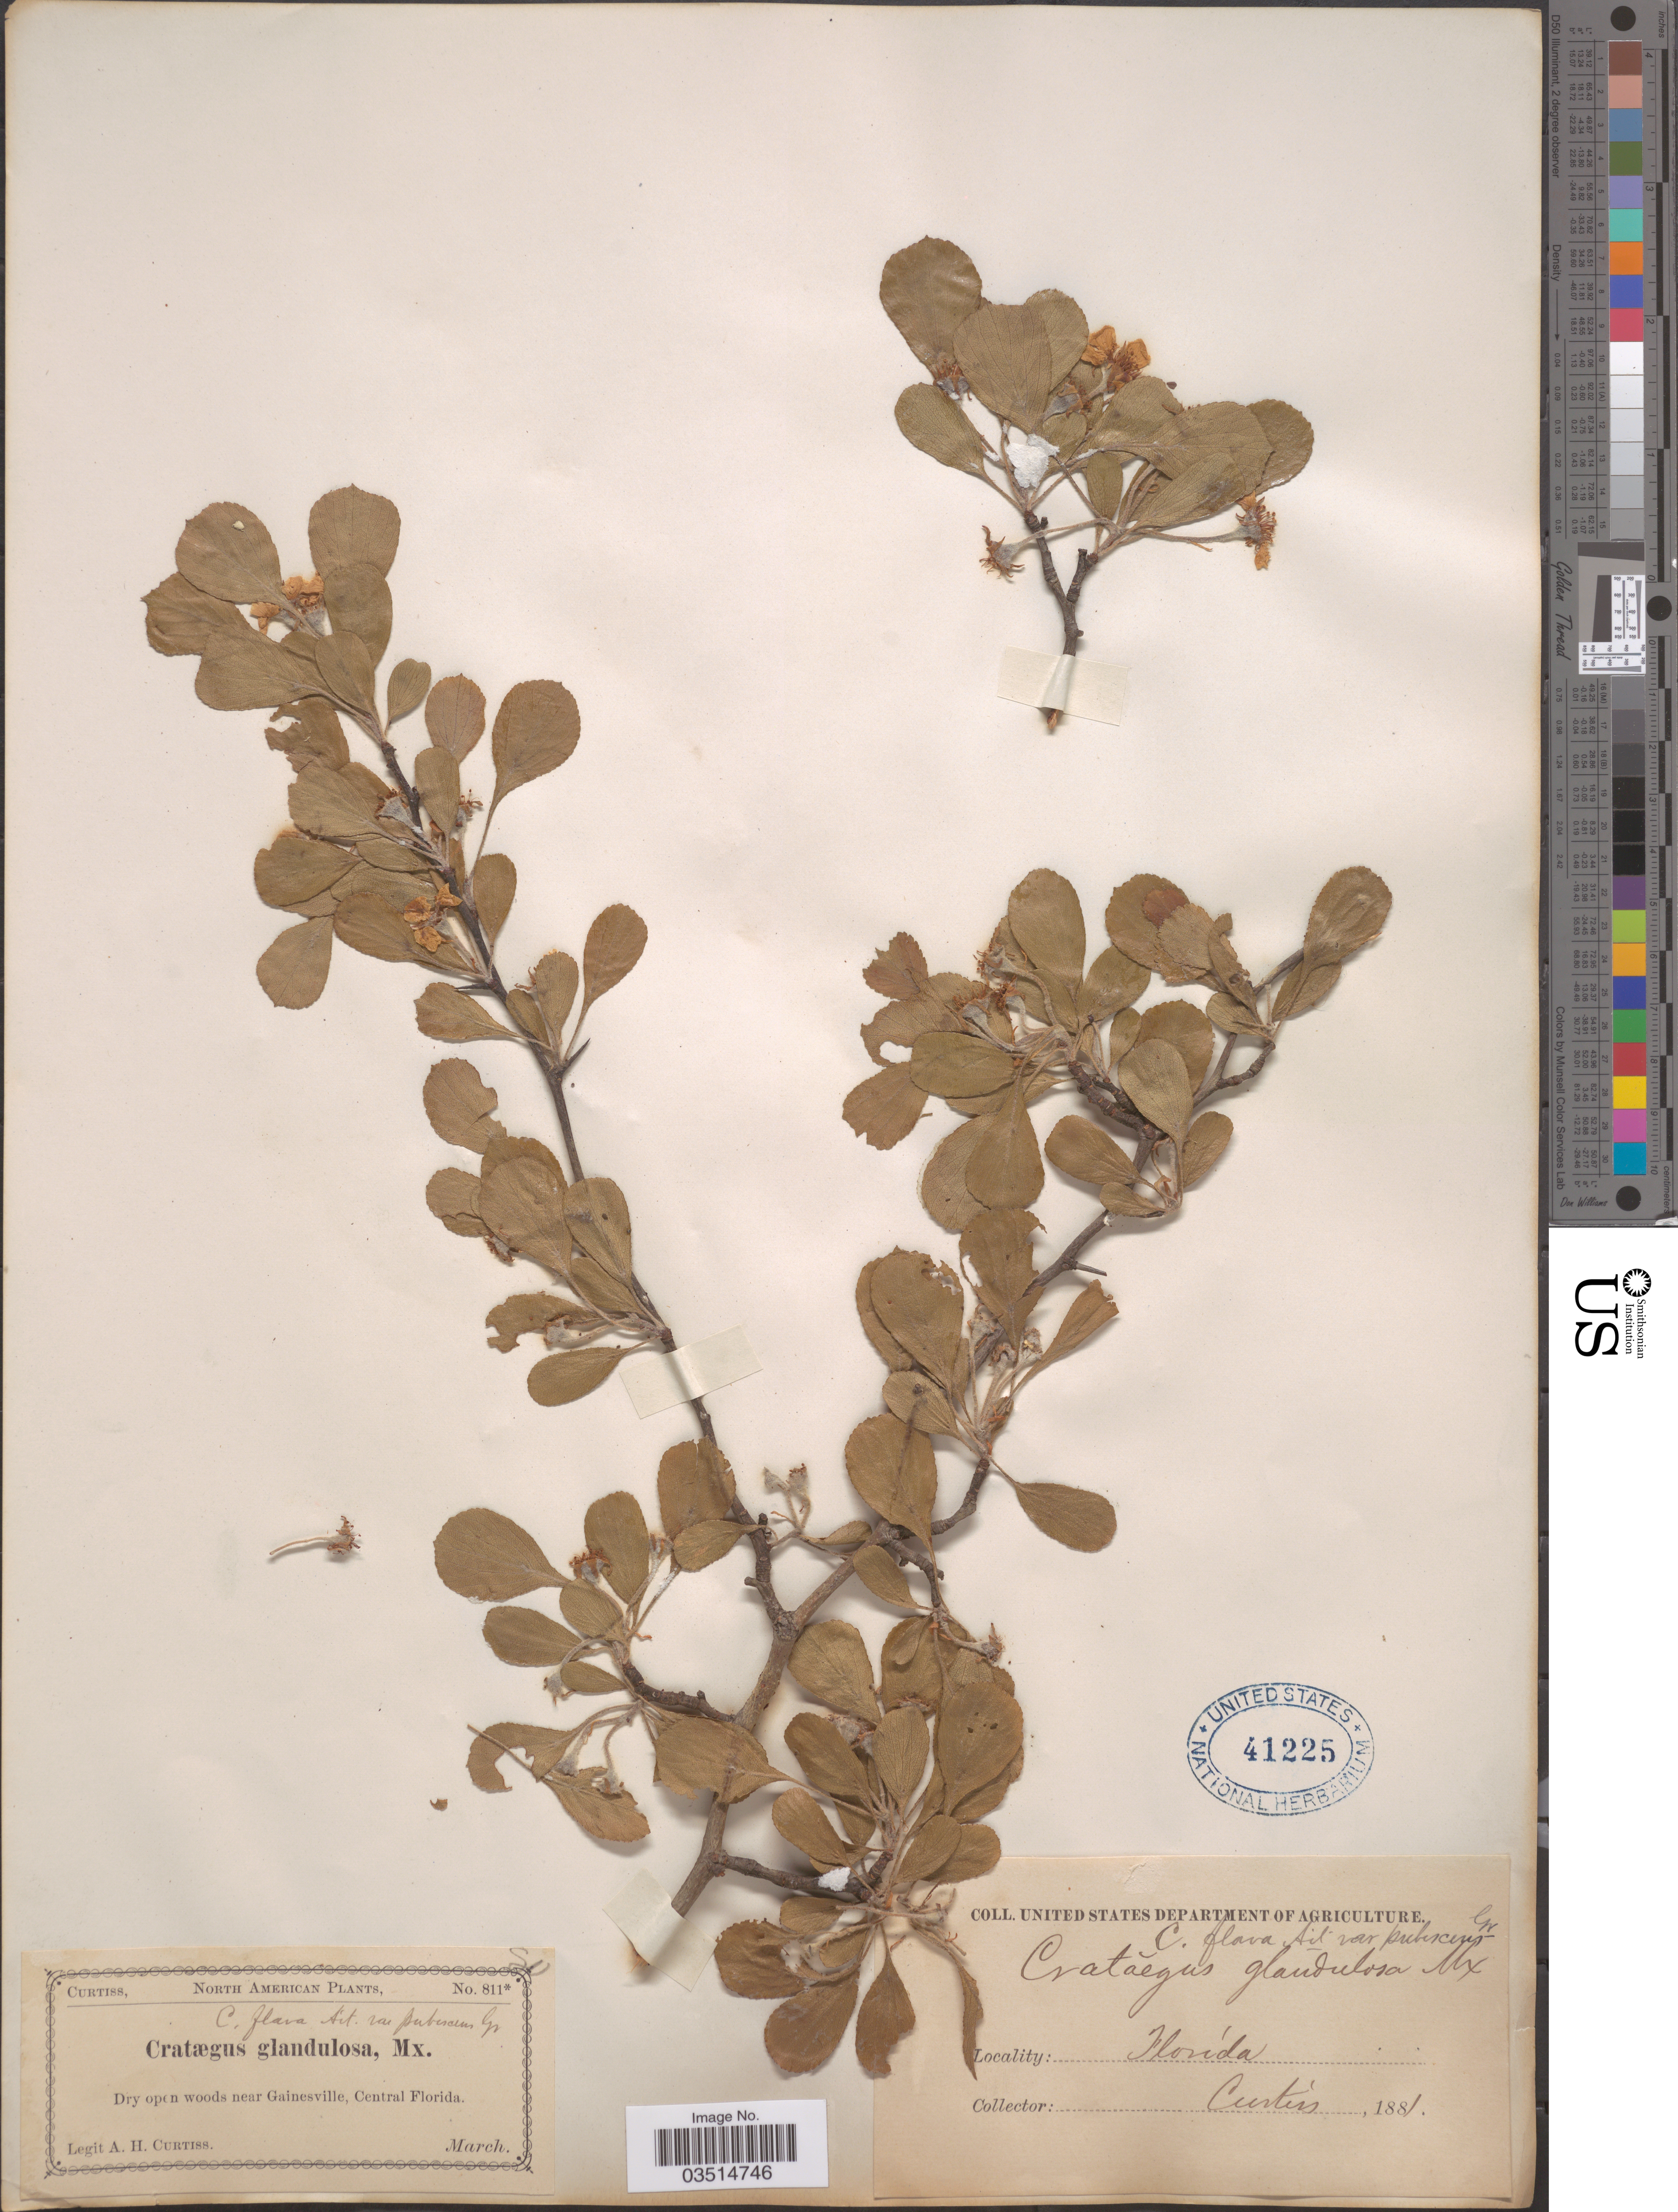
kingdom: Plantae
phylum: Tracheophyta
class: Magnoliopsida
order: Rosales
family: Rosaceae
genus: Crataegus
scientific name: Crataegus elliptica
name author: Elliott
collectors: A. H. Curtiss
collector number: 811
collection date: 1881-03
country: United States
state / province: Florida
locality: Near Gainesville, Central Florida.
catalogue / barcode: US 41225